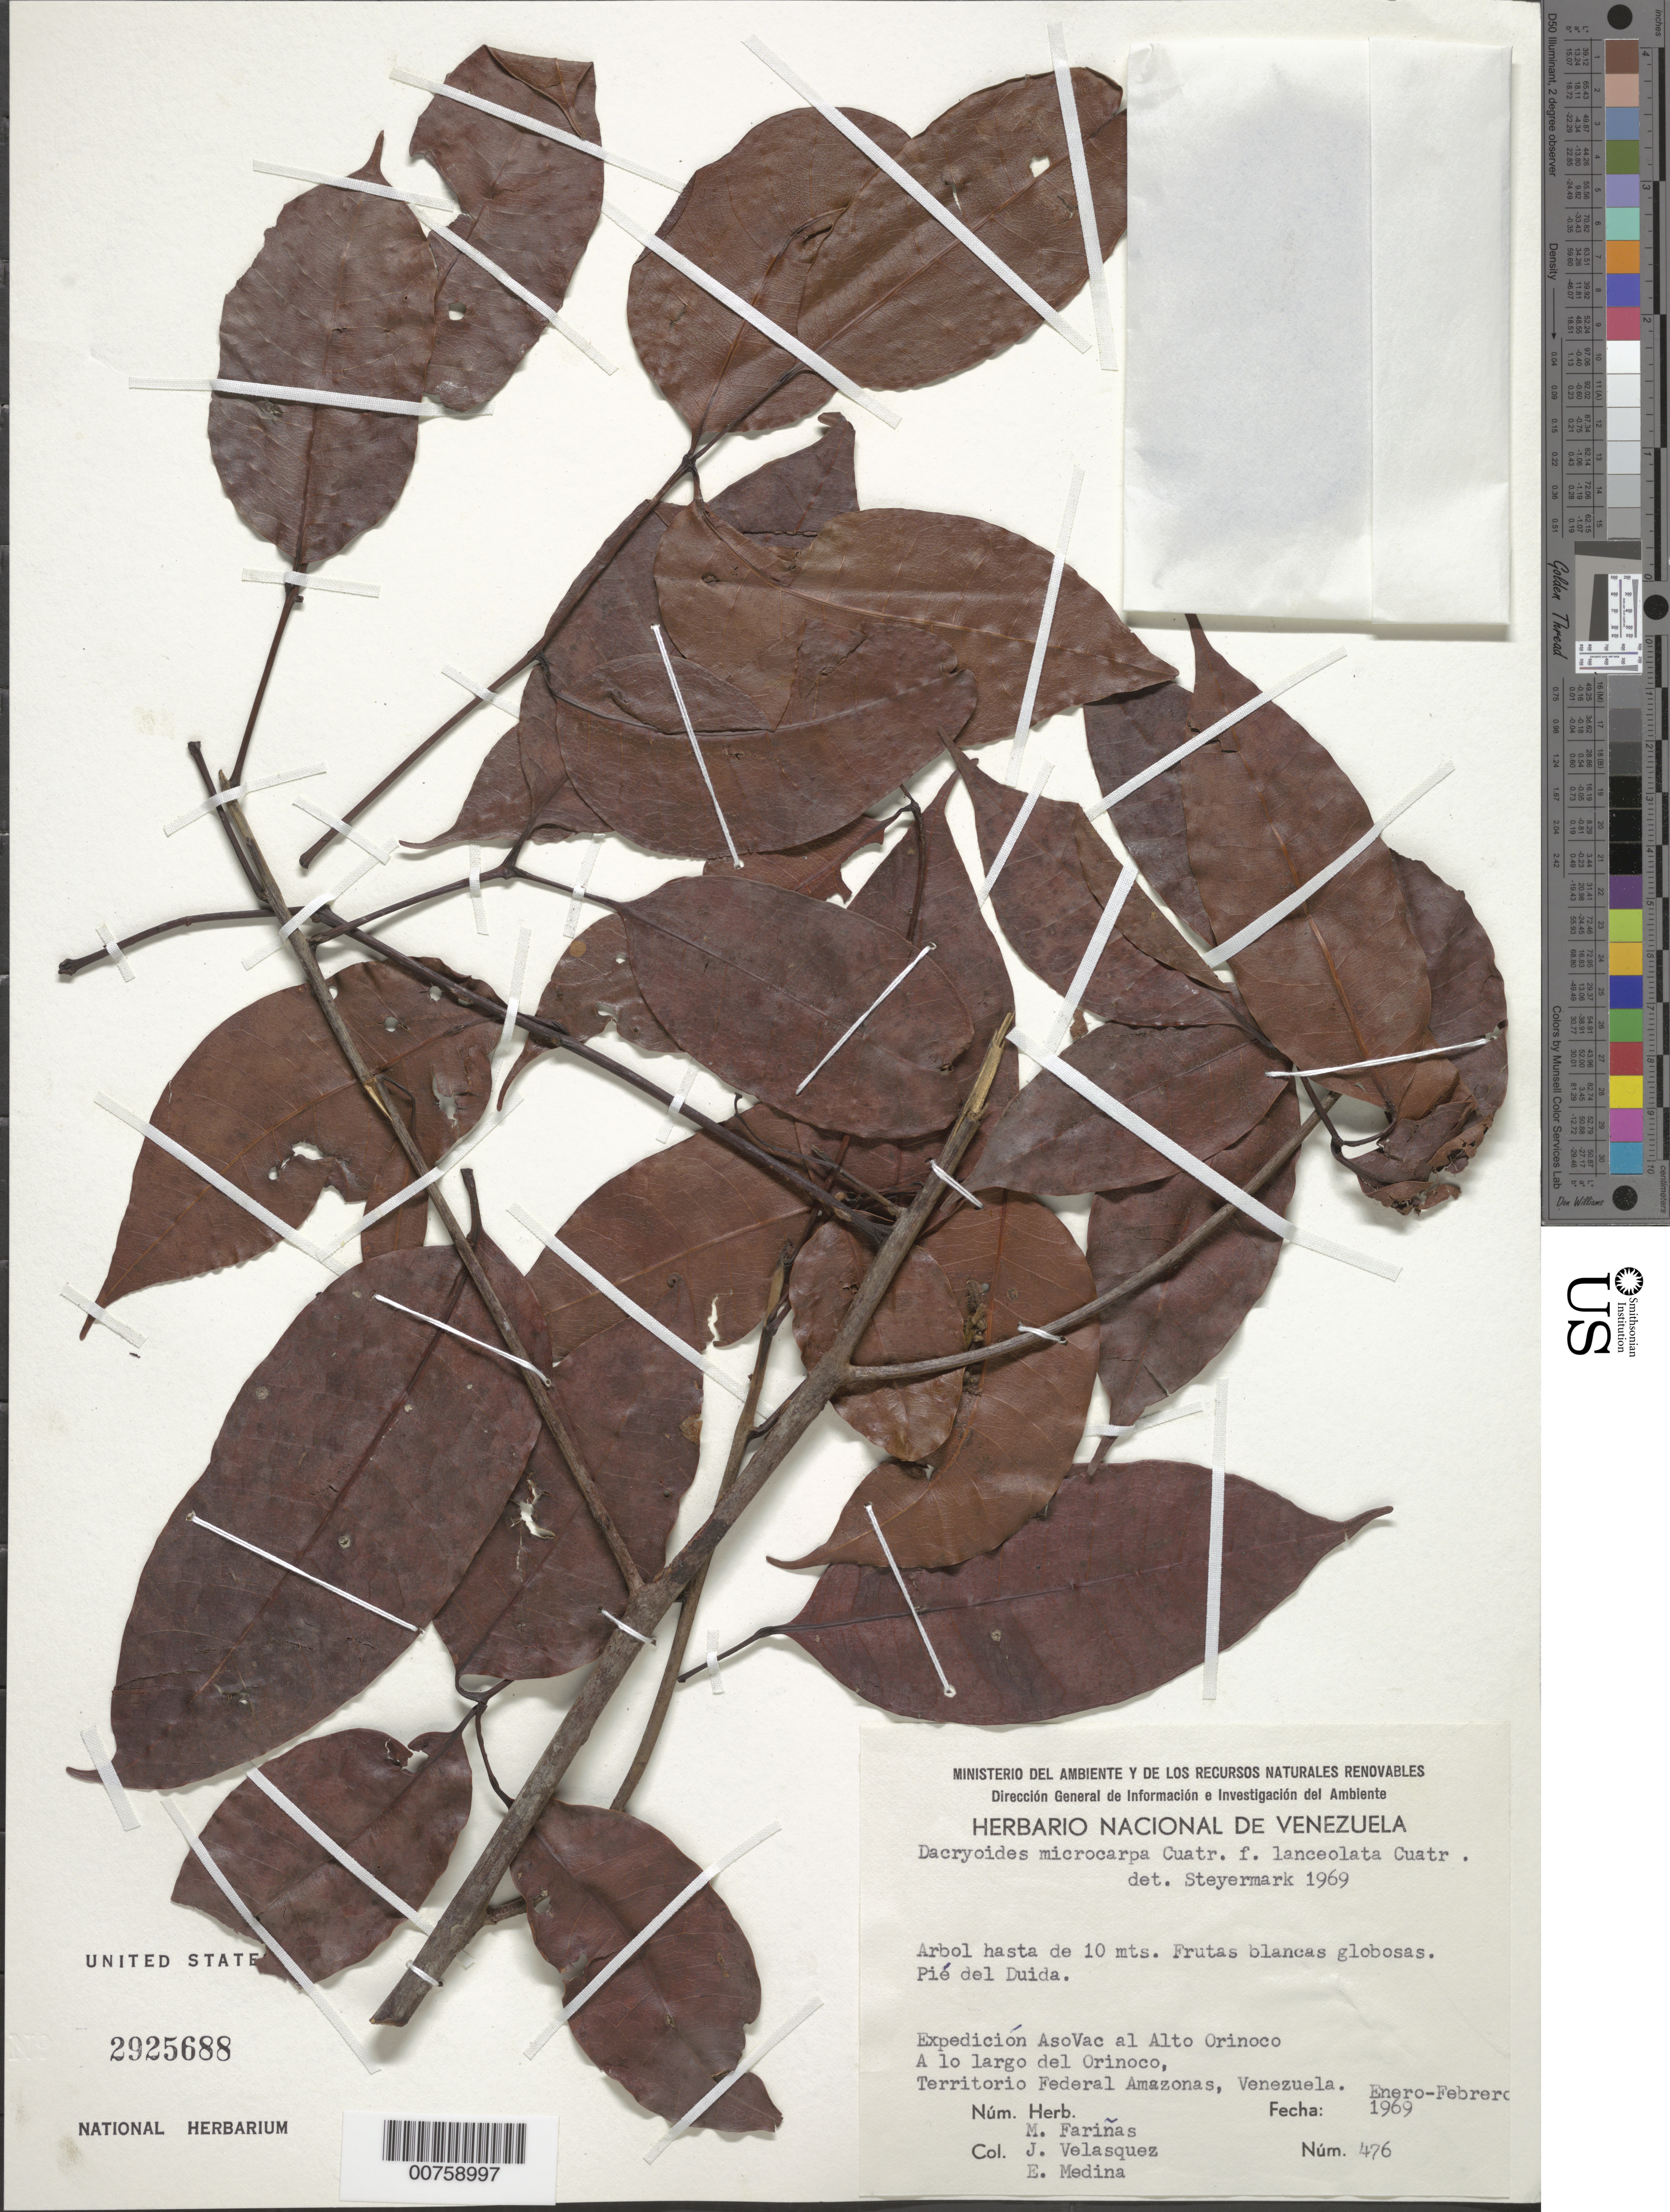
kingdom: Plantae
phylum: Tracheophyta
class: Magnoliopsida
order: Sapindales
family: Burseraceae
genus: Dacryodes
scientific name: Dacryodes microcarpa f. lanceolata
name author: Cuatrec.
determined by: Steyermark, Julian A., (VEN)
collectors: M. Fariñas, J. Velasquez & E. Medina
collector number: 476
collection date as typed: Jan-69 to Feb-69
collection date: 1969-01/1969-02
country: Venezuela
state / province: Amazonas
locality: Cerro Duida, Río Orinoco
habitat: Along river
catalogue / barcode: US 2925688